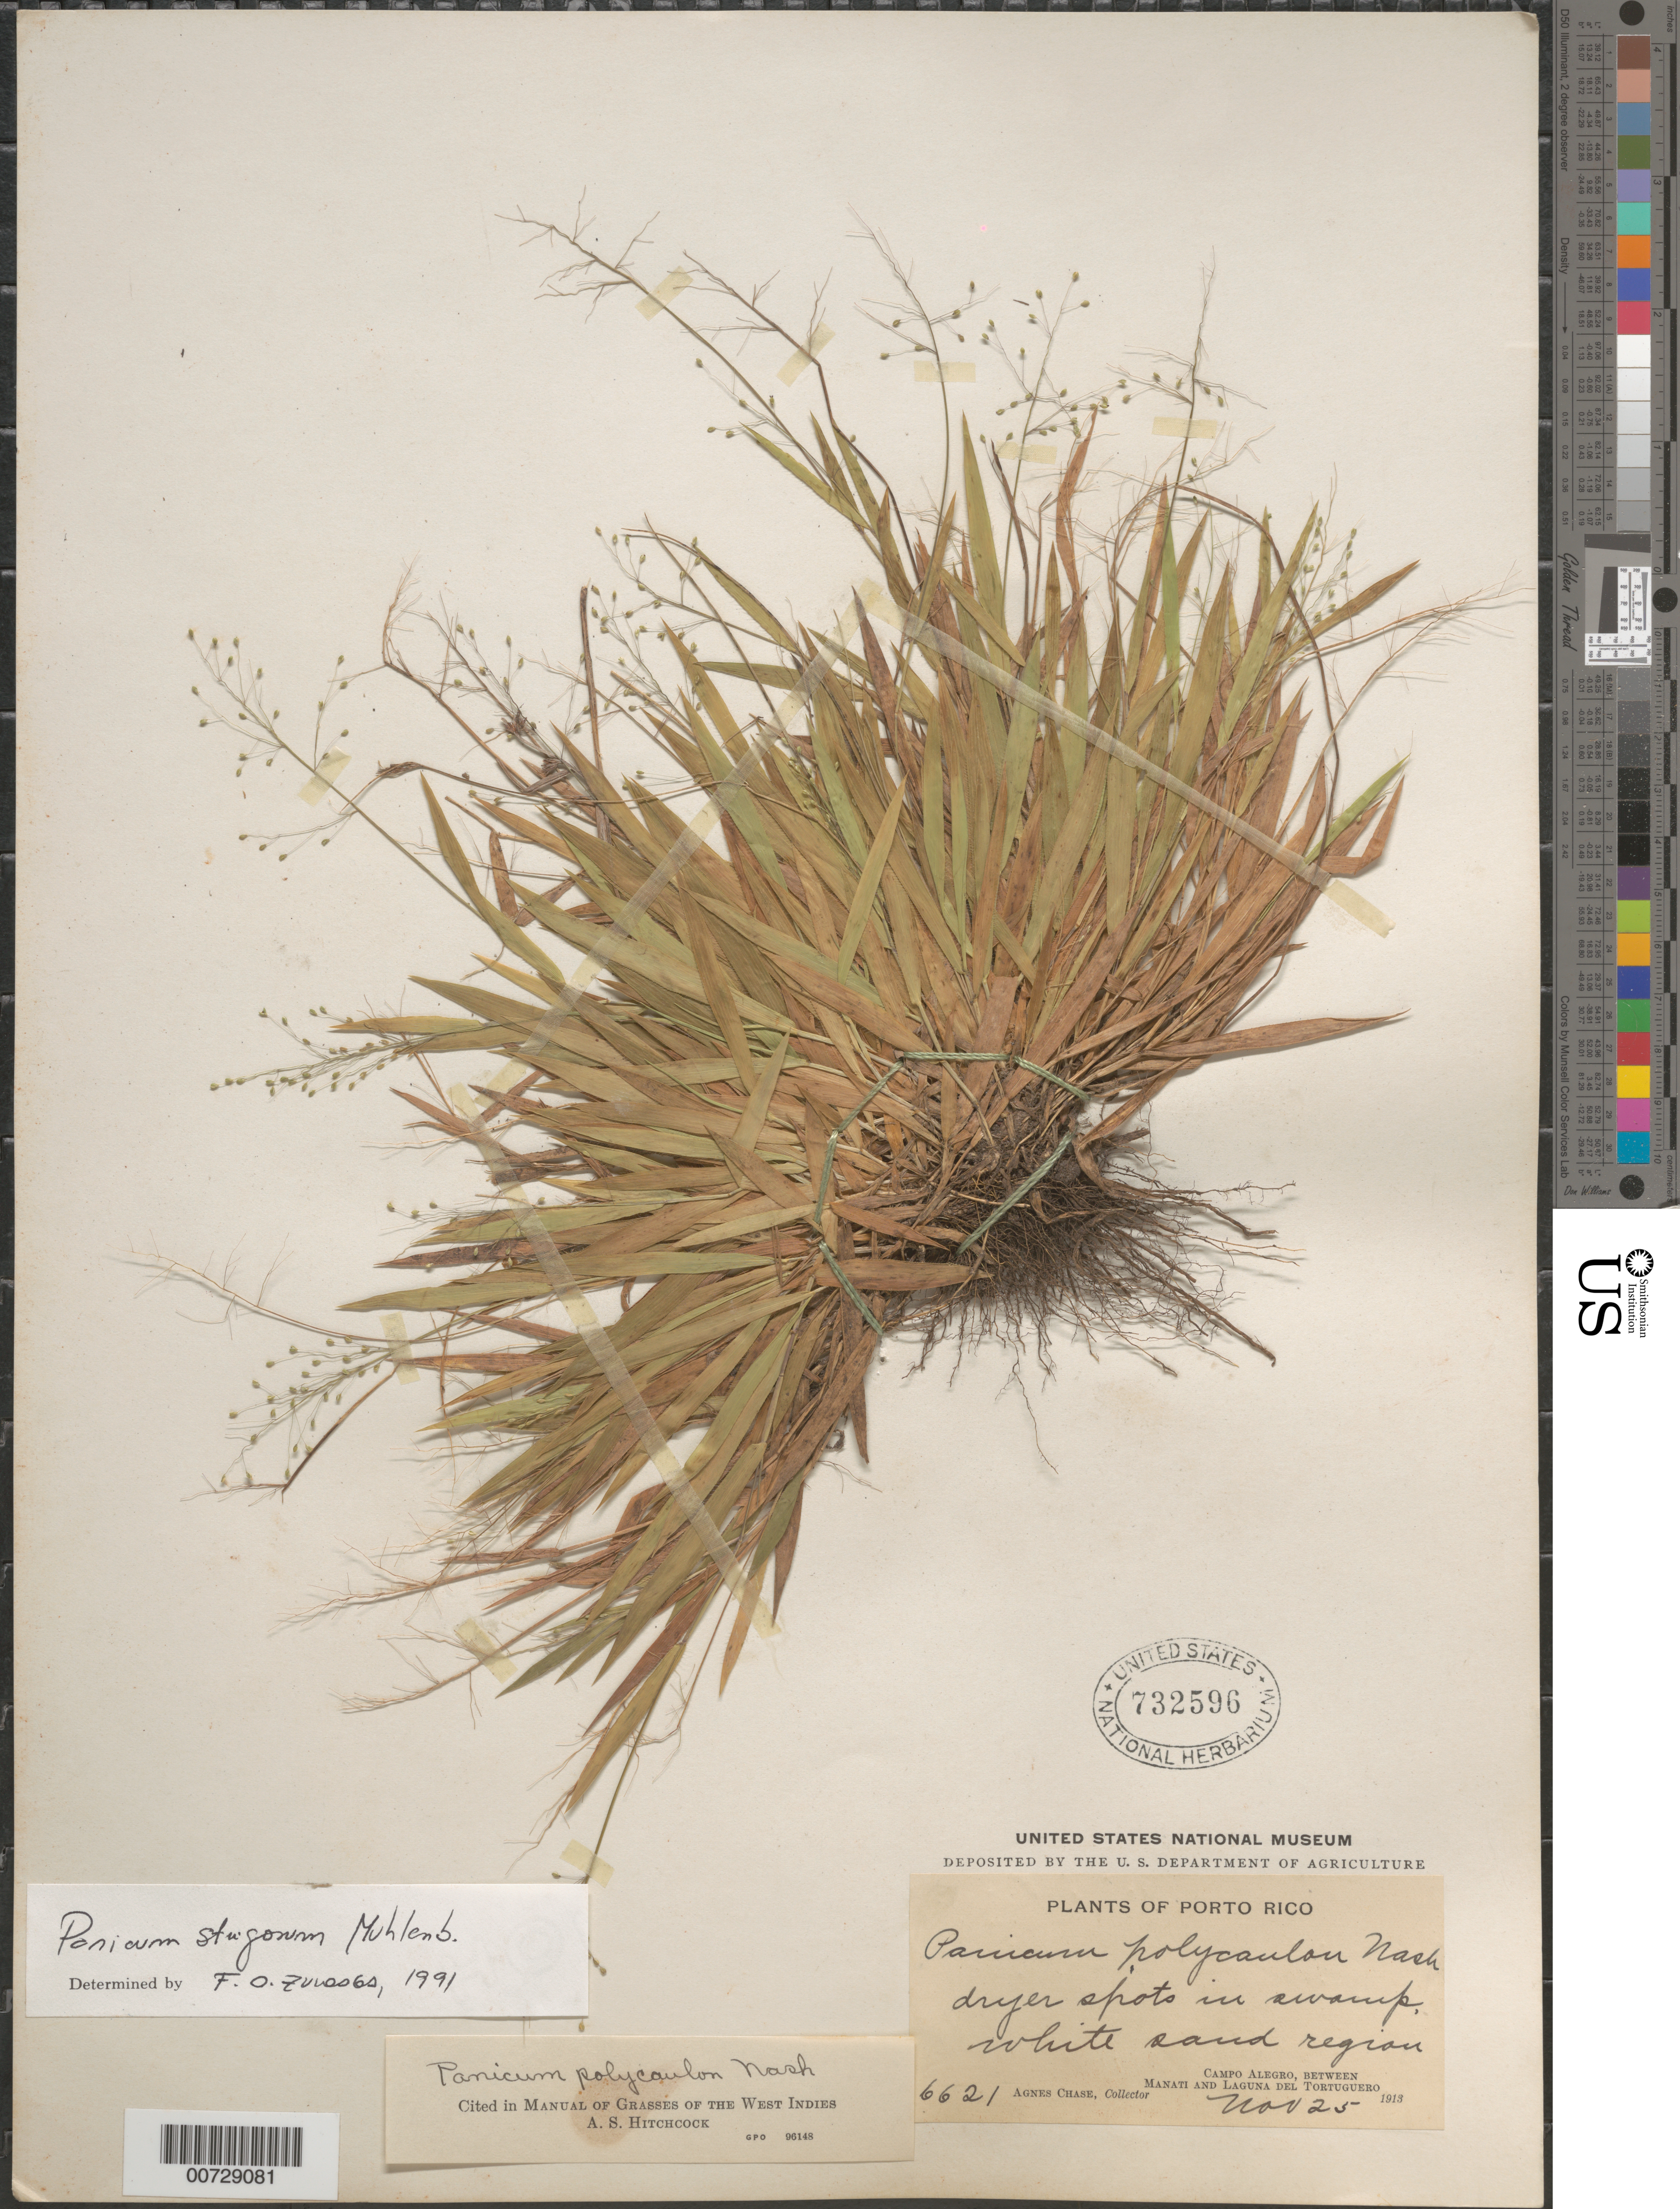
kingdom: Plantae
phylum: Tracheophyta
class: Liliopsida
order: Poales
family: Poaceae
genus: Dichanthelium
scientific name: Dichanthelium strigosum var. strigosum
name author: (Muhl. ex Elliott) Freckmann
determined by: Zuloaga, F. O.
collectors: A. Chase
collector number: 6621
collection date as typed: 25 Nov 1913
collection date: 1913-11-25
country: Puerto Rico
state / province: Manatí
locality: Campo Alegro, btw Manati and Laguna del Tortuguero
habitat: Dryer spots in swamp; white sand region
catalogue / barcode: US 732596